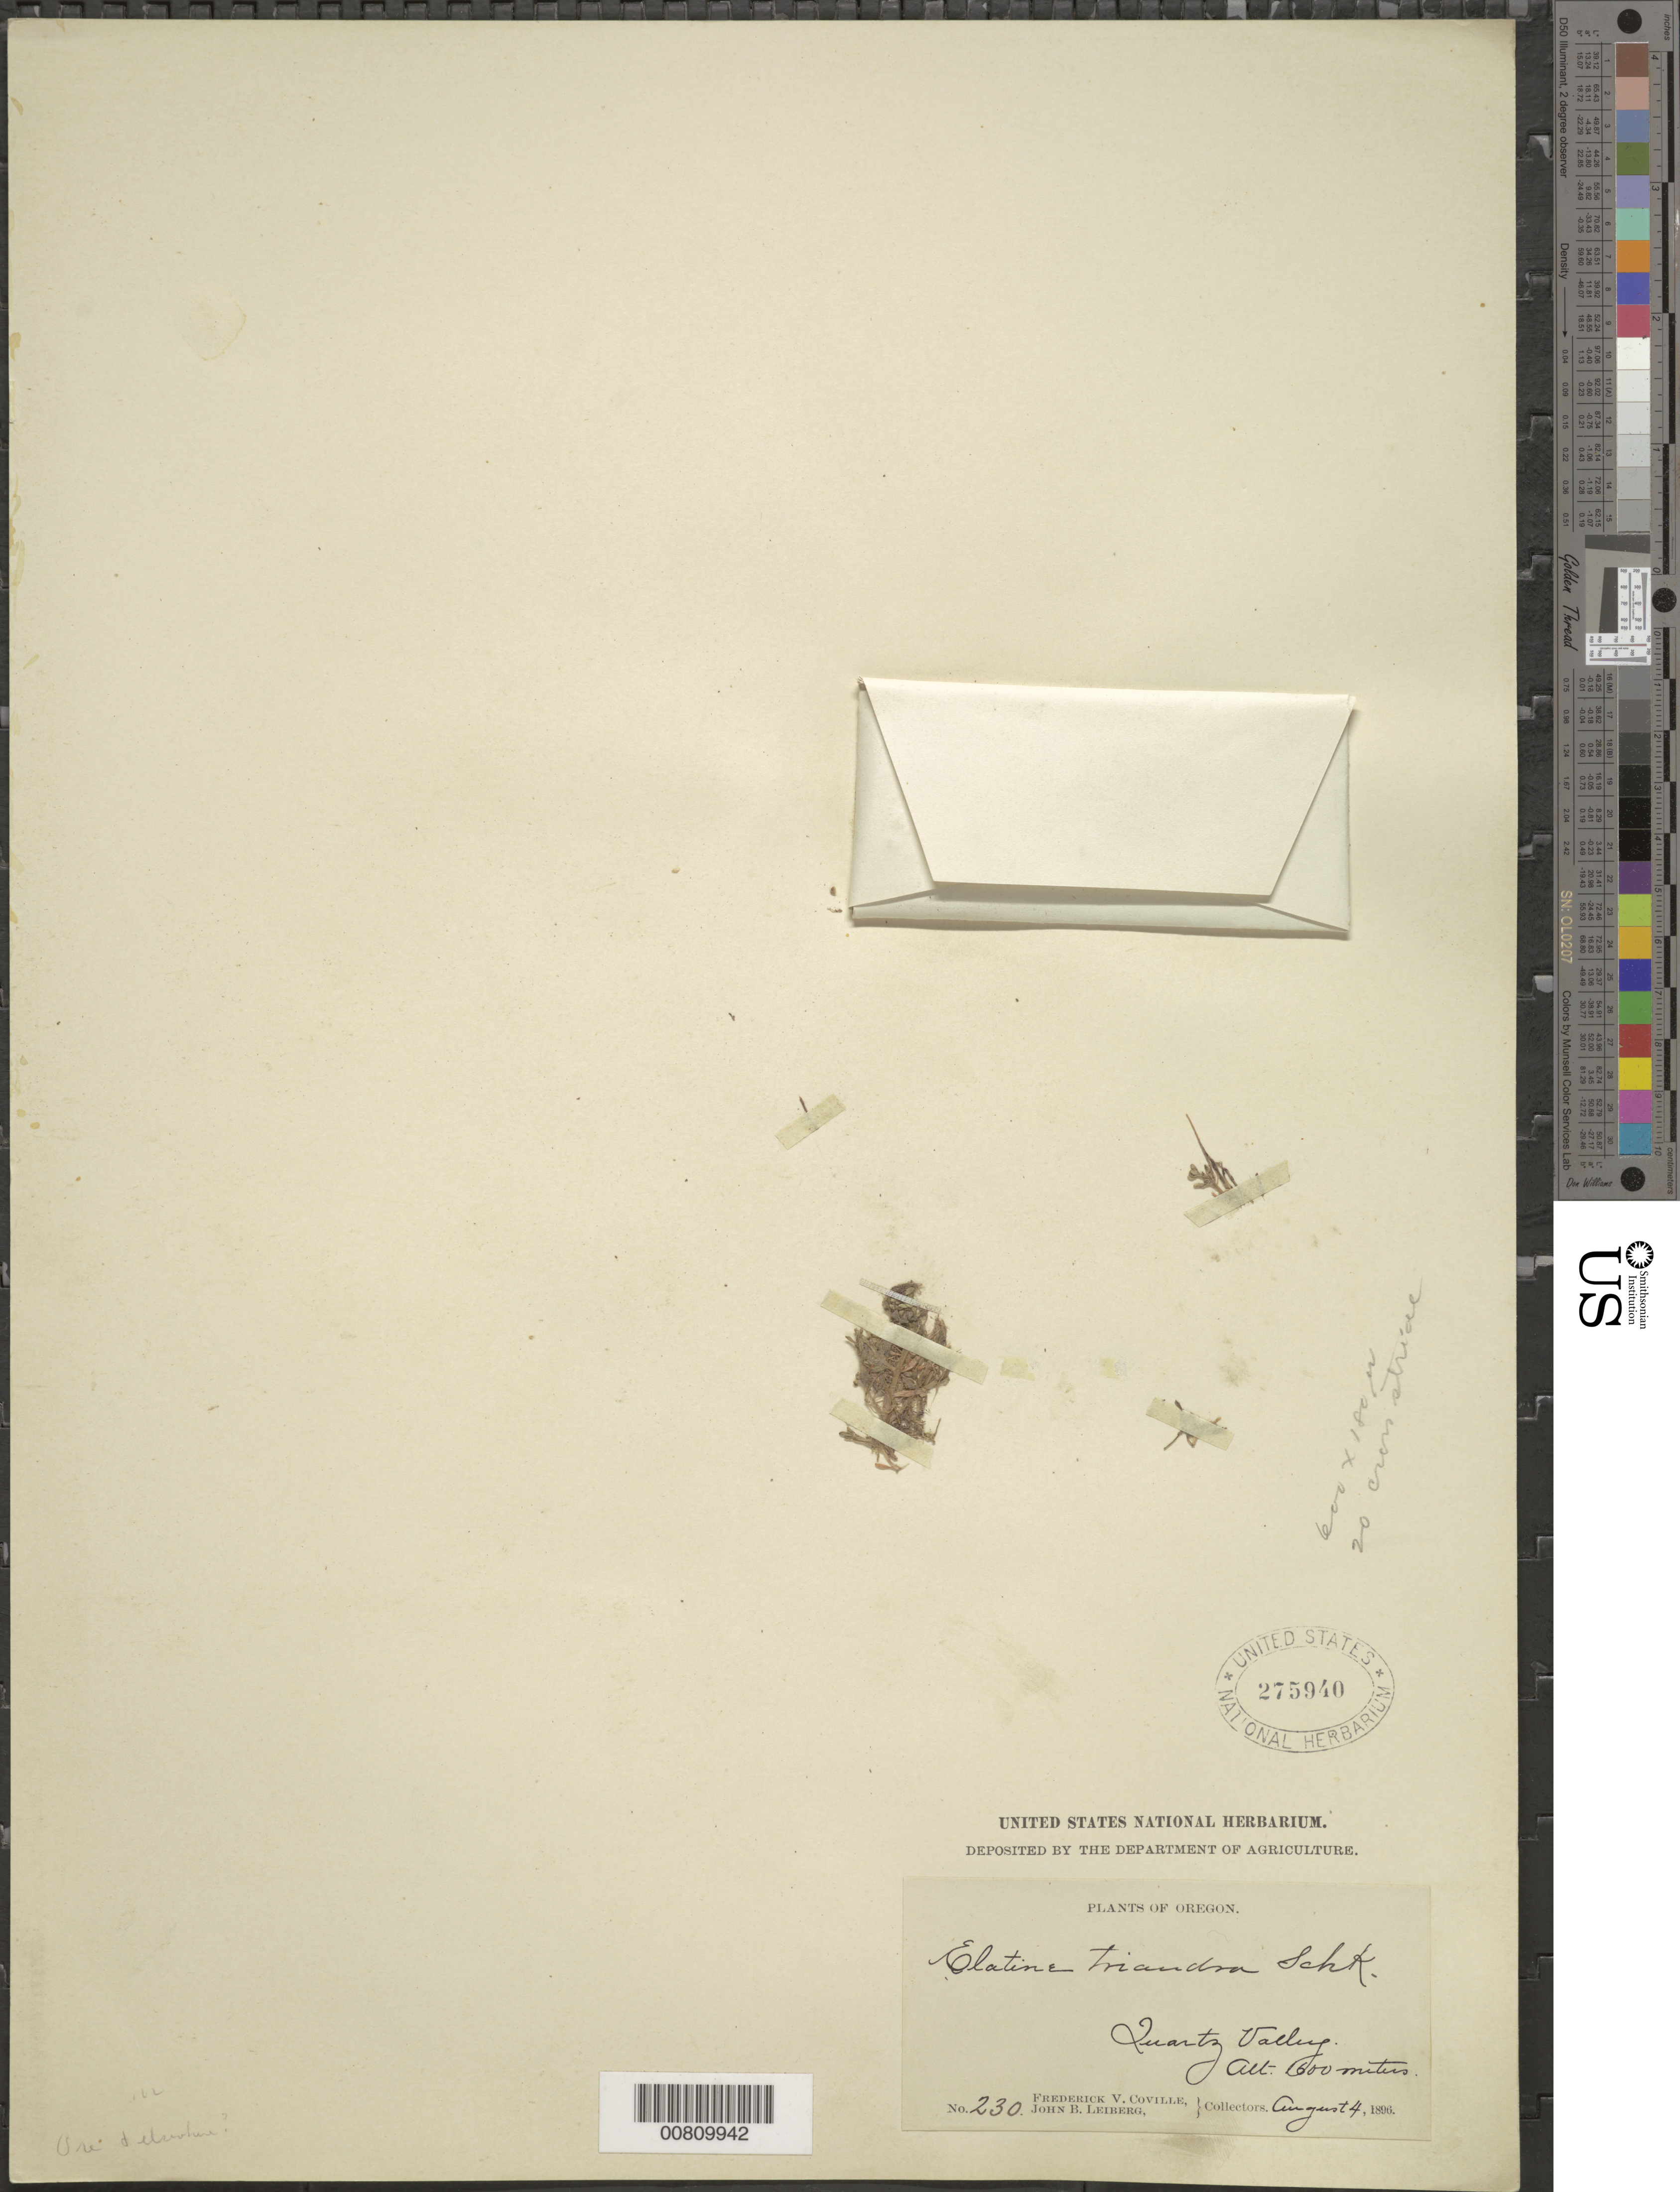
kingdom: Plantae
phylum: Tracheophyta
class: Magnoliopsida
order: Malpighiales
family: Elatinaceae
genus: Elatine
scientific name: Elatine triandra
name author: Schkuhr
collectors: F. V. Coville & J. Leiberg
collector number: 230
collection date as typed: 04 Aug 1896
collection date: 1896-08-04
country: United States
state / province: Oregon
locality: Quartz valley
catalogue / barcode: US 275940